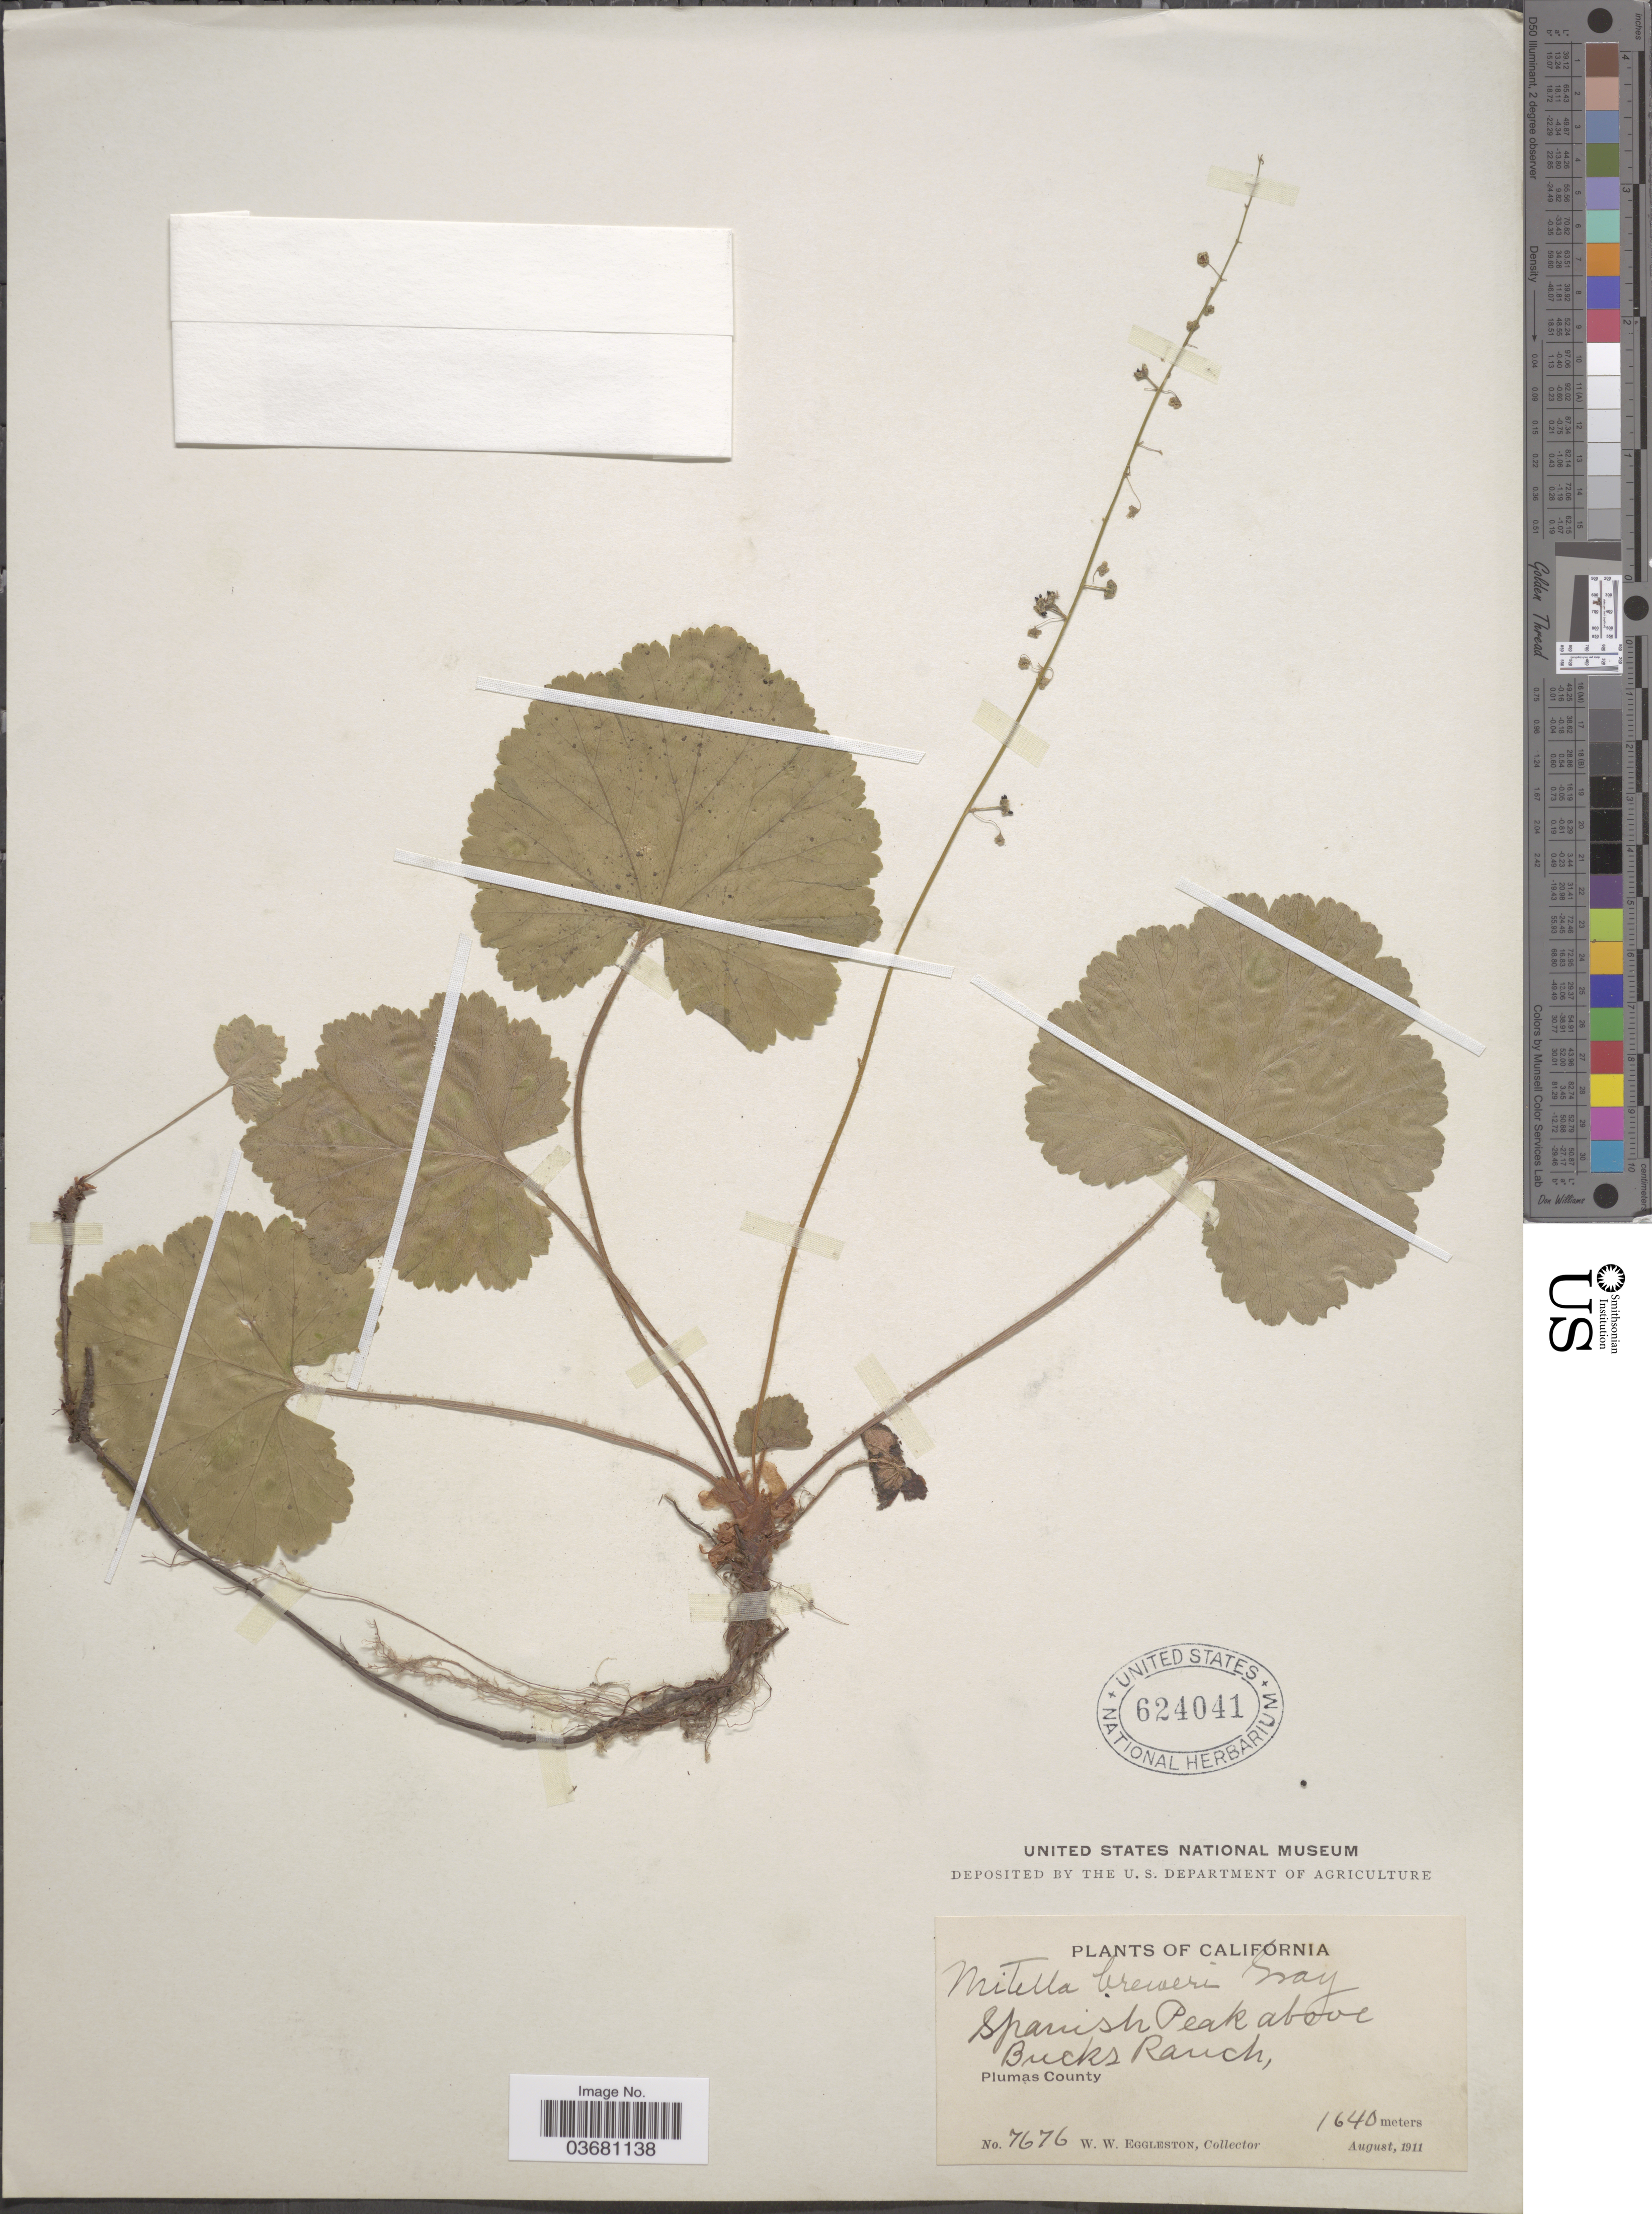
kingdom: Plantae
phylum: Tracheophyta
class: Magnoliopsida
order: Saxifragales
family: Saxifragaceae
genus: Mitella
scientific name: Mitella breweri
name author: A. Gray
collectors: W. W. Eggleston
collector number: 7676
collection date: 1911-08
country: United States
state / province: California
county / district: Plumas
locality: Spanish Peak above Bucks Ranch, Plumas County.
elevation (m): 1640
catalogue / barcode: US 624041